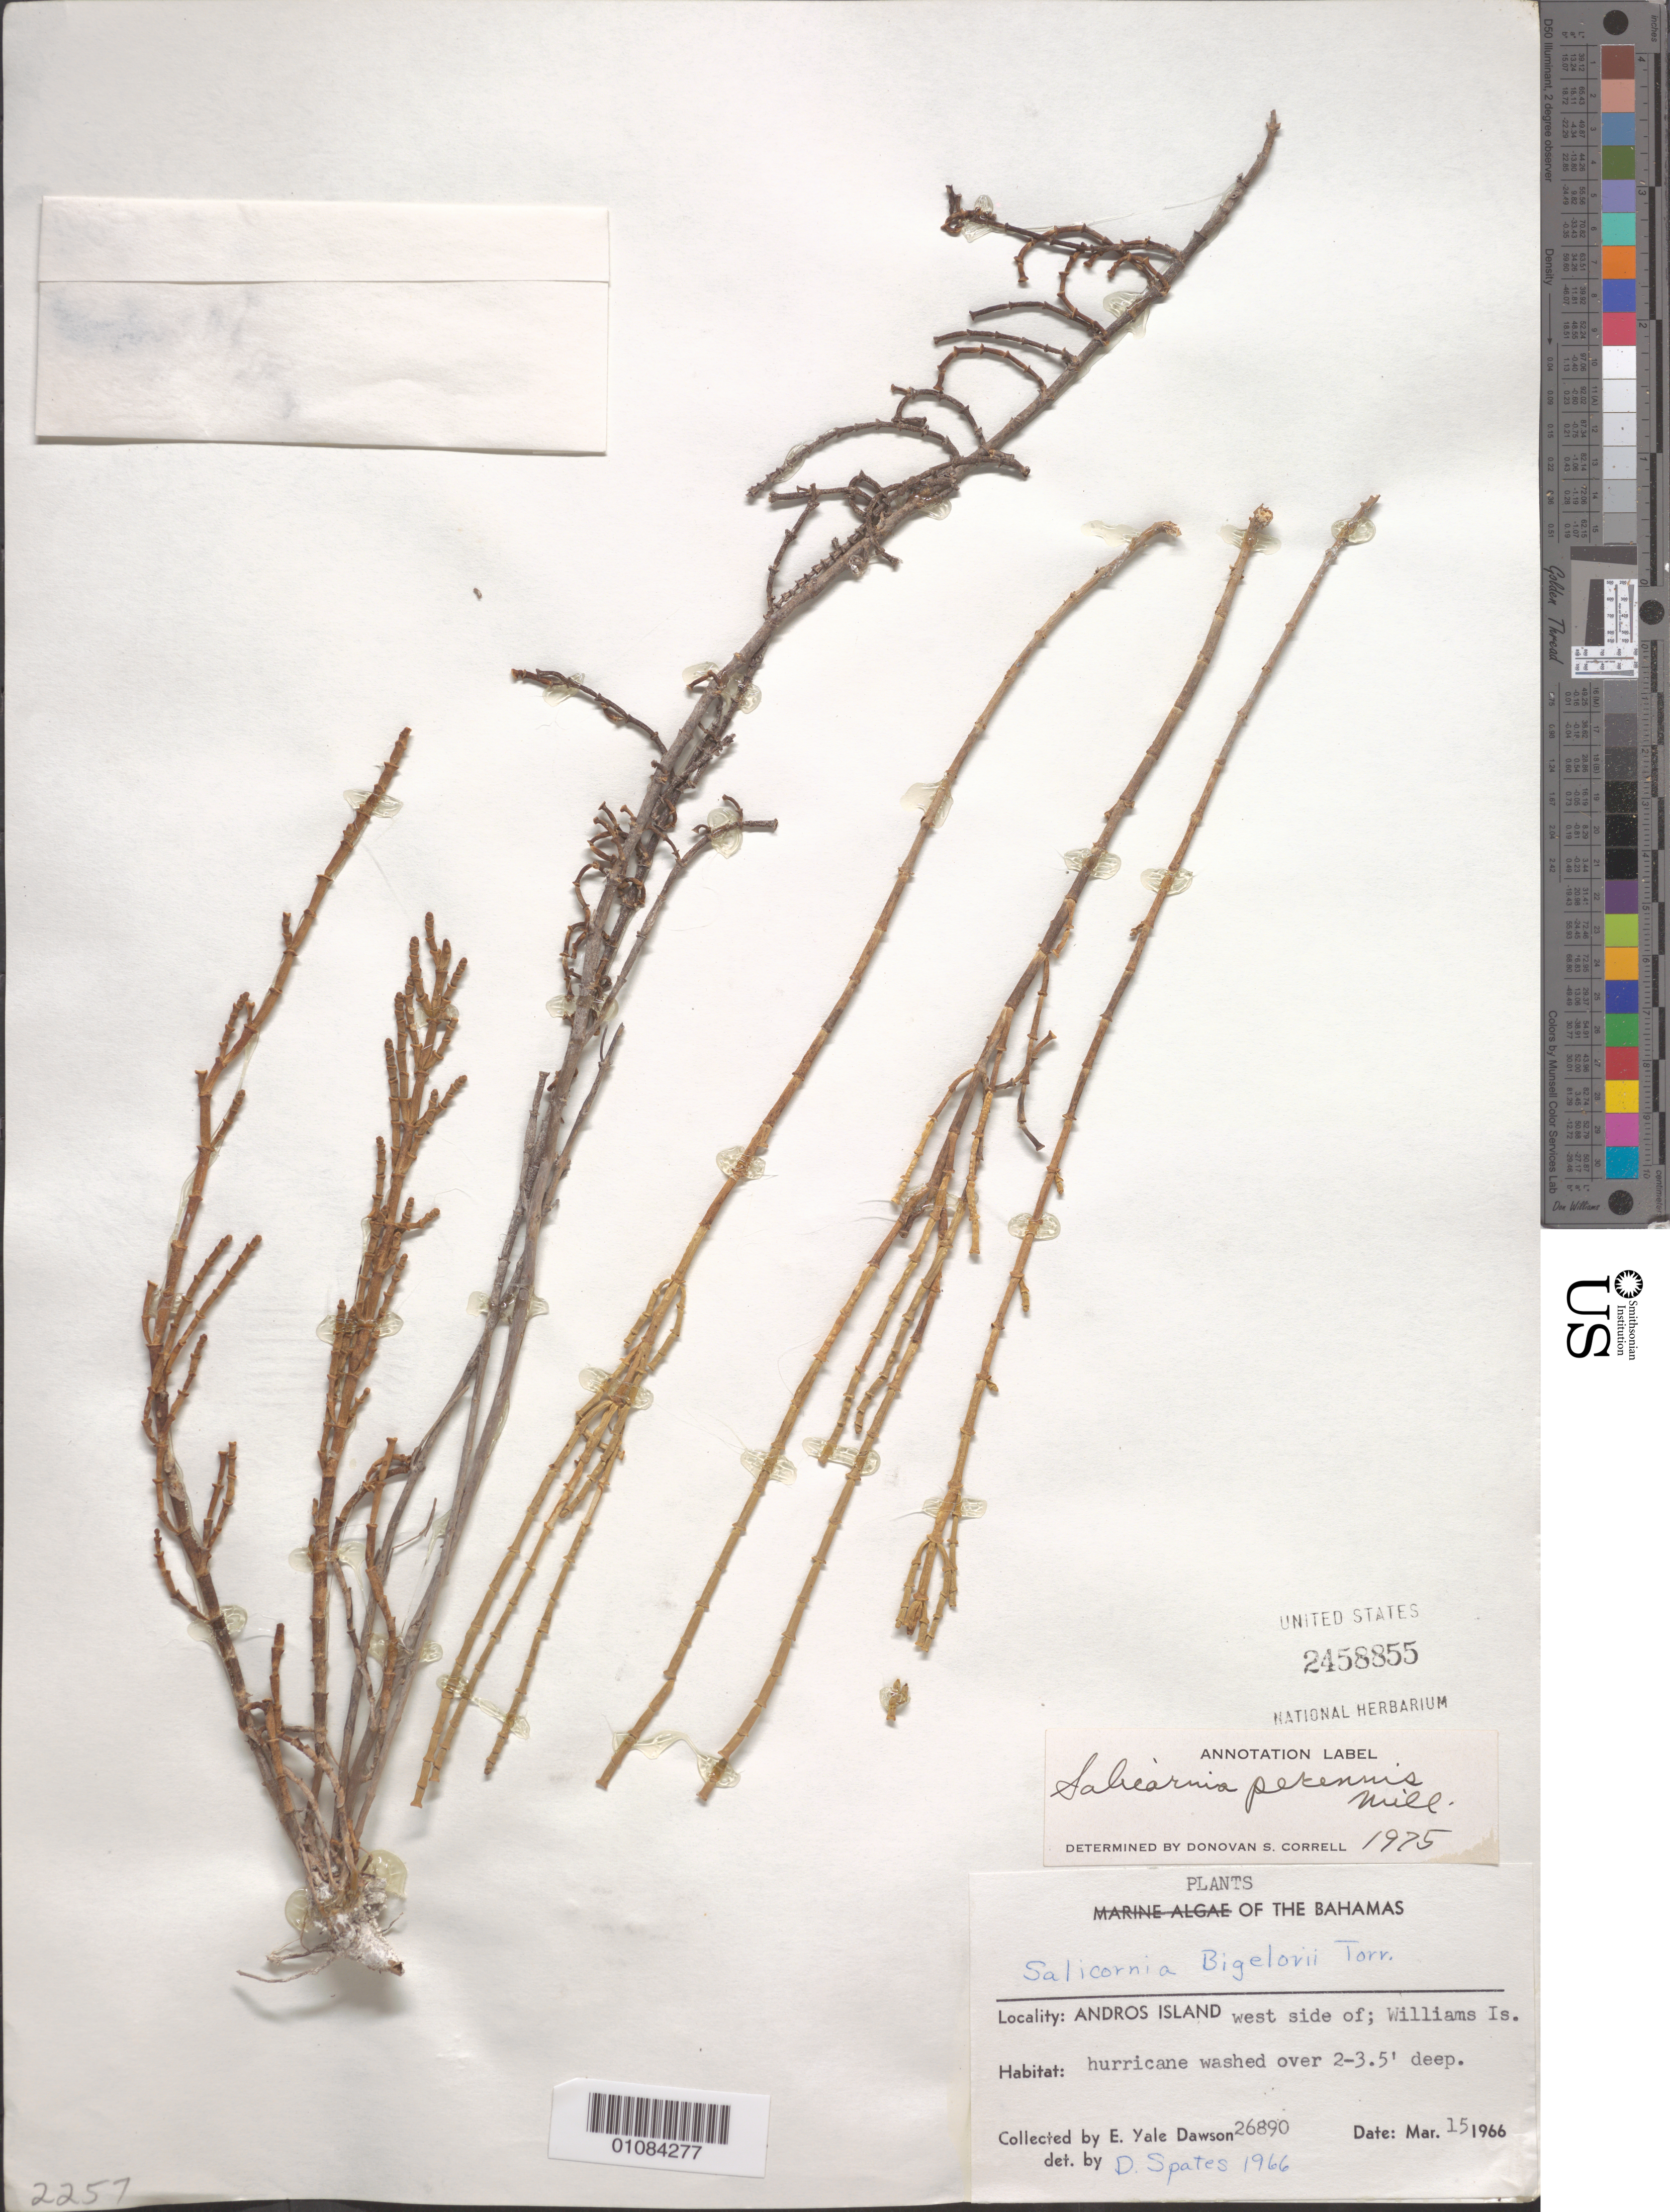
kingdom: Plantae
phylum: Tracheophyta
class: Magnoliopsida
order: Caryophyllales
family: Amaranthaceae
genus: Salicornia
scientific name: Salicornia perennis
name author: Mill.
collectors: E. Y. Dawson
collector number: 26890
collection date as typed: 15 Mar 1966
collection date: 1966-03-15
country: Bahamas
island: Andros I.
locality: West side of; Williams Is.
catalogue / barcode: US 2458855